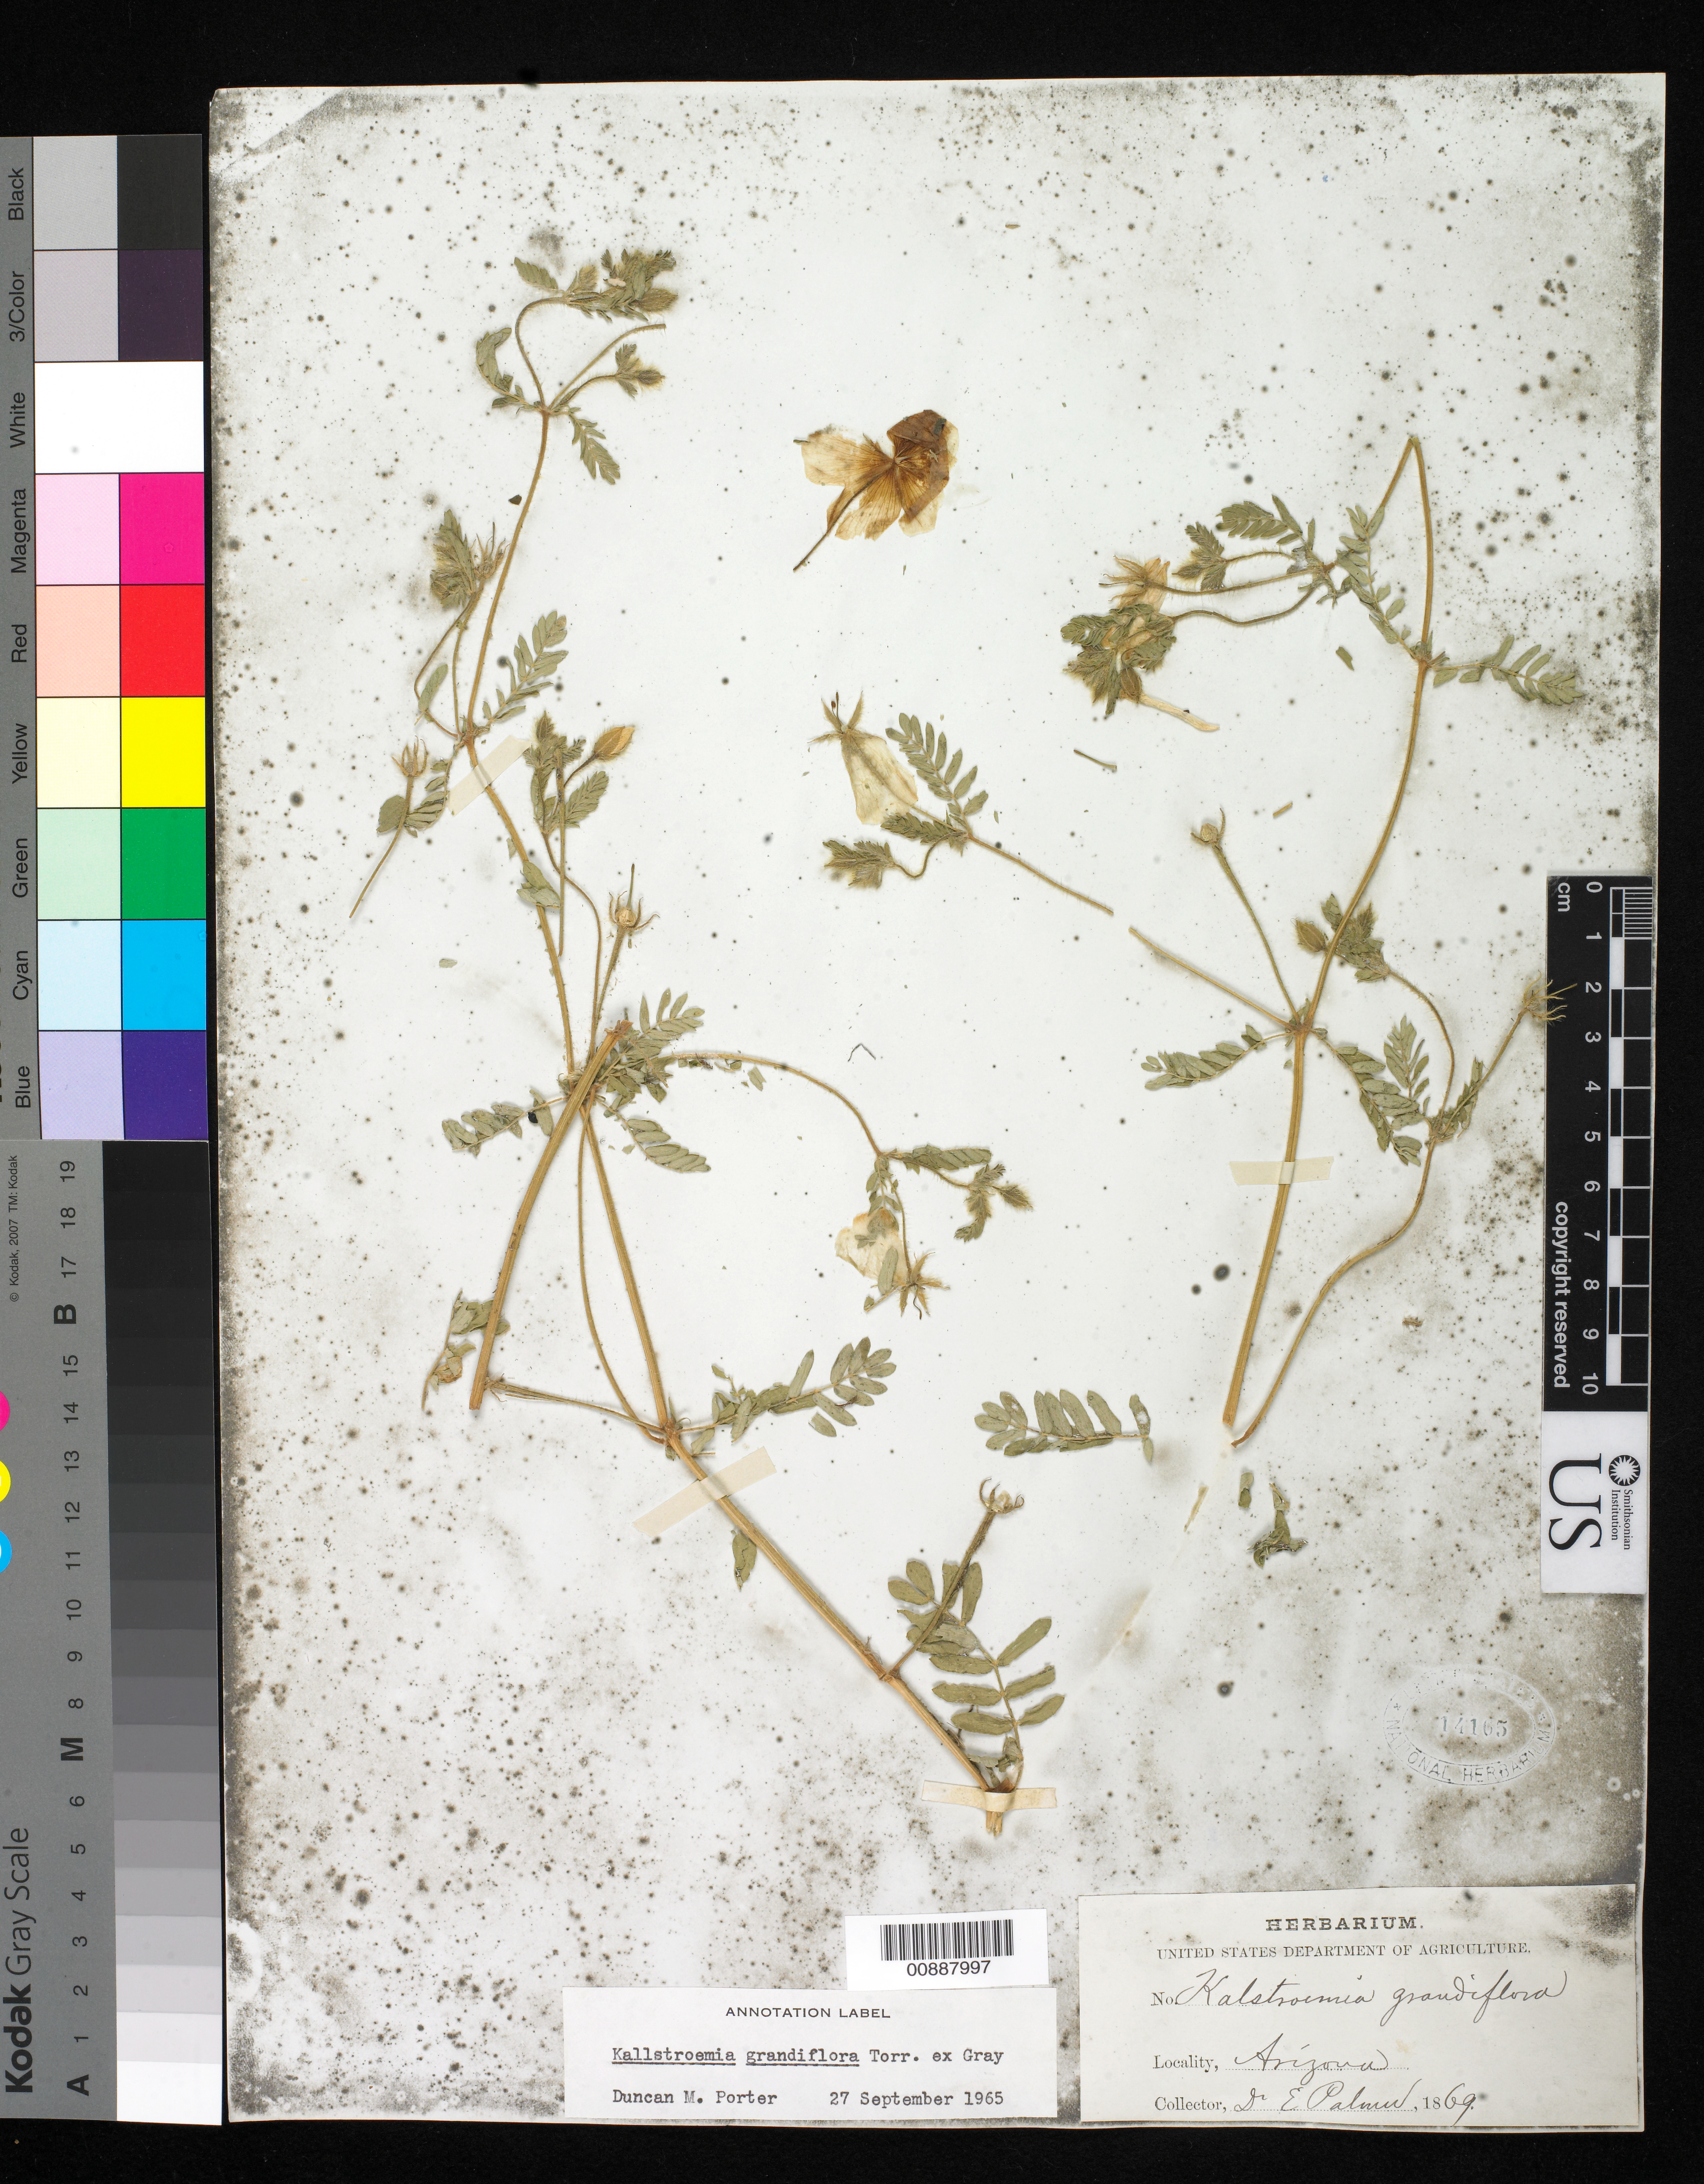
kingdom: Plantae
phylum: Tracheophyta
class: Magnoliopsida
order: Zygophyllales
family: Zygophyllaceae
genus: Kallstroemia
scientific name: Kallstroemia grandiflora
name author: Torr. ex A. Gray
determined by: Porter, D. M.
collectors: E. Palmer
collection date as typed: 1869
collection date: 1869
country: United States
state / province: Arizona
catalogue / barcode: US 14165